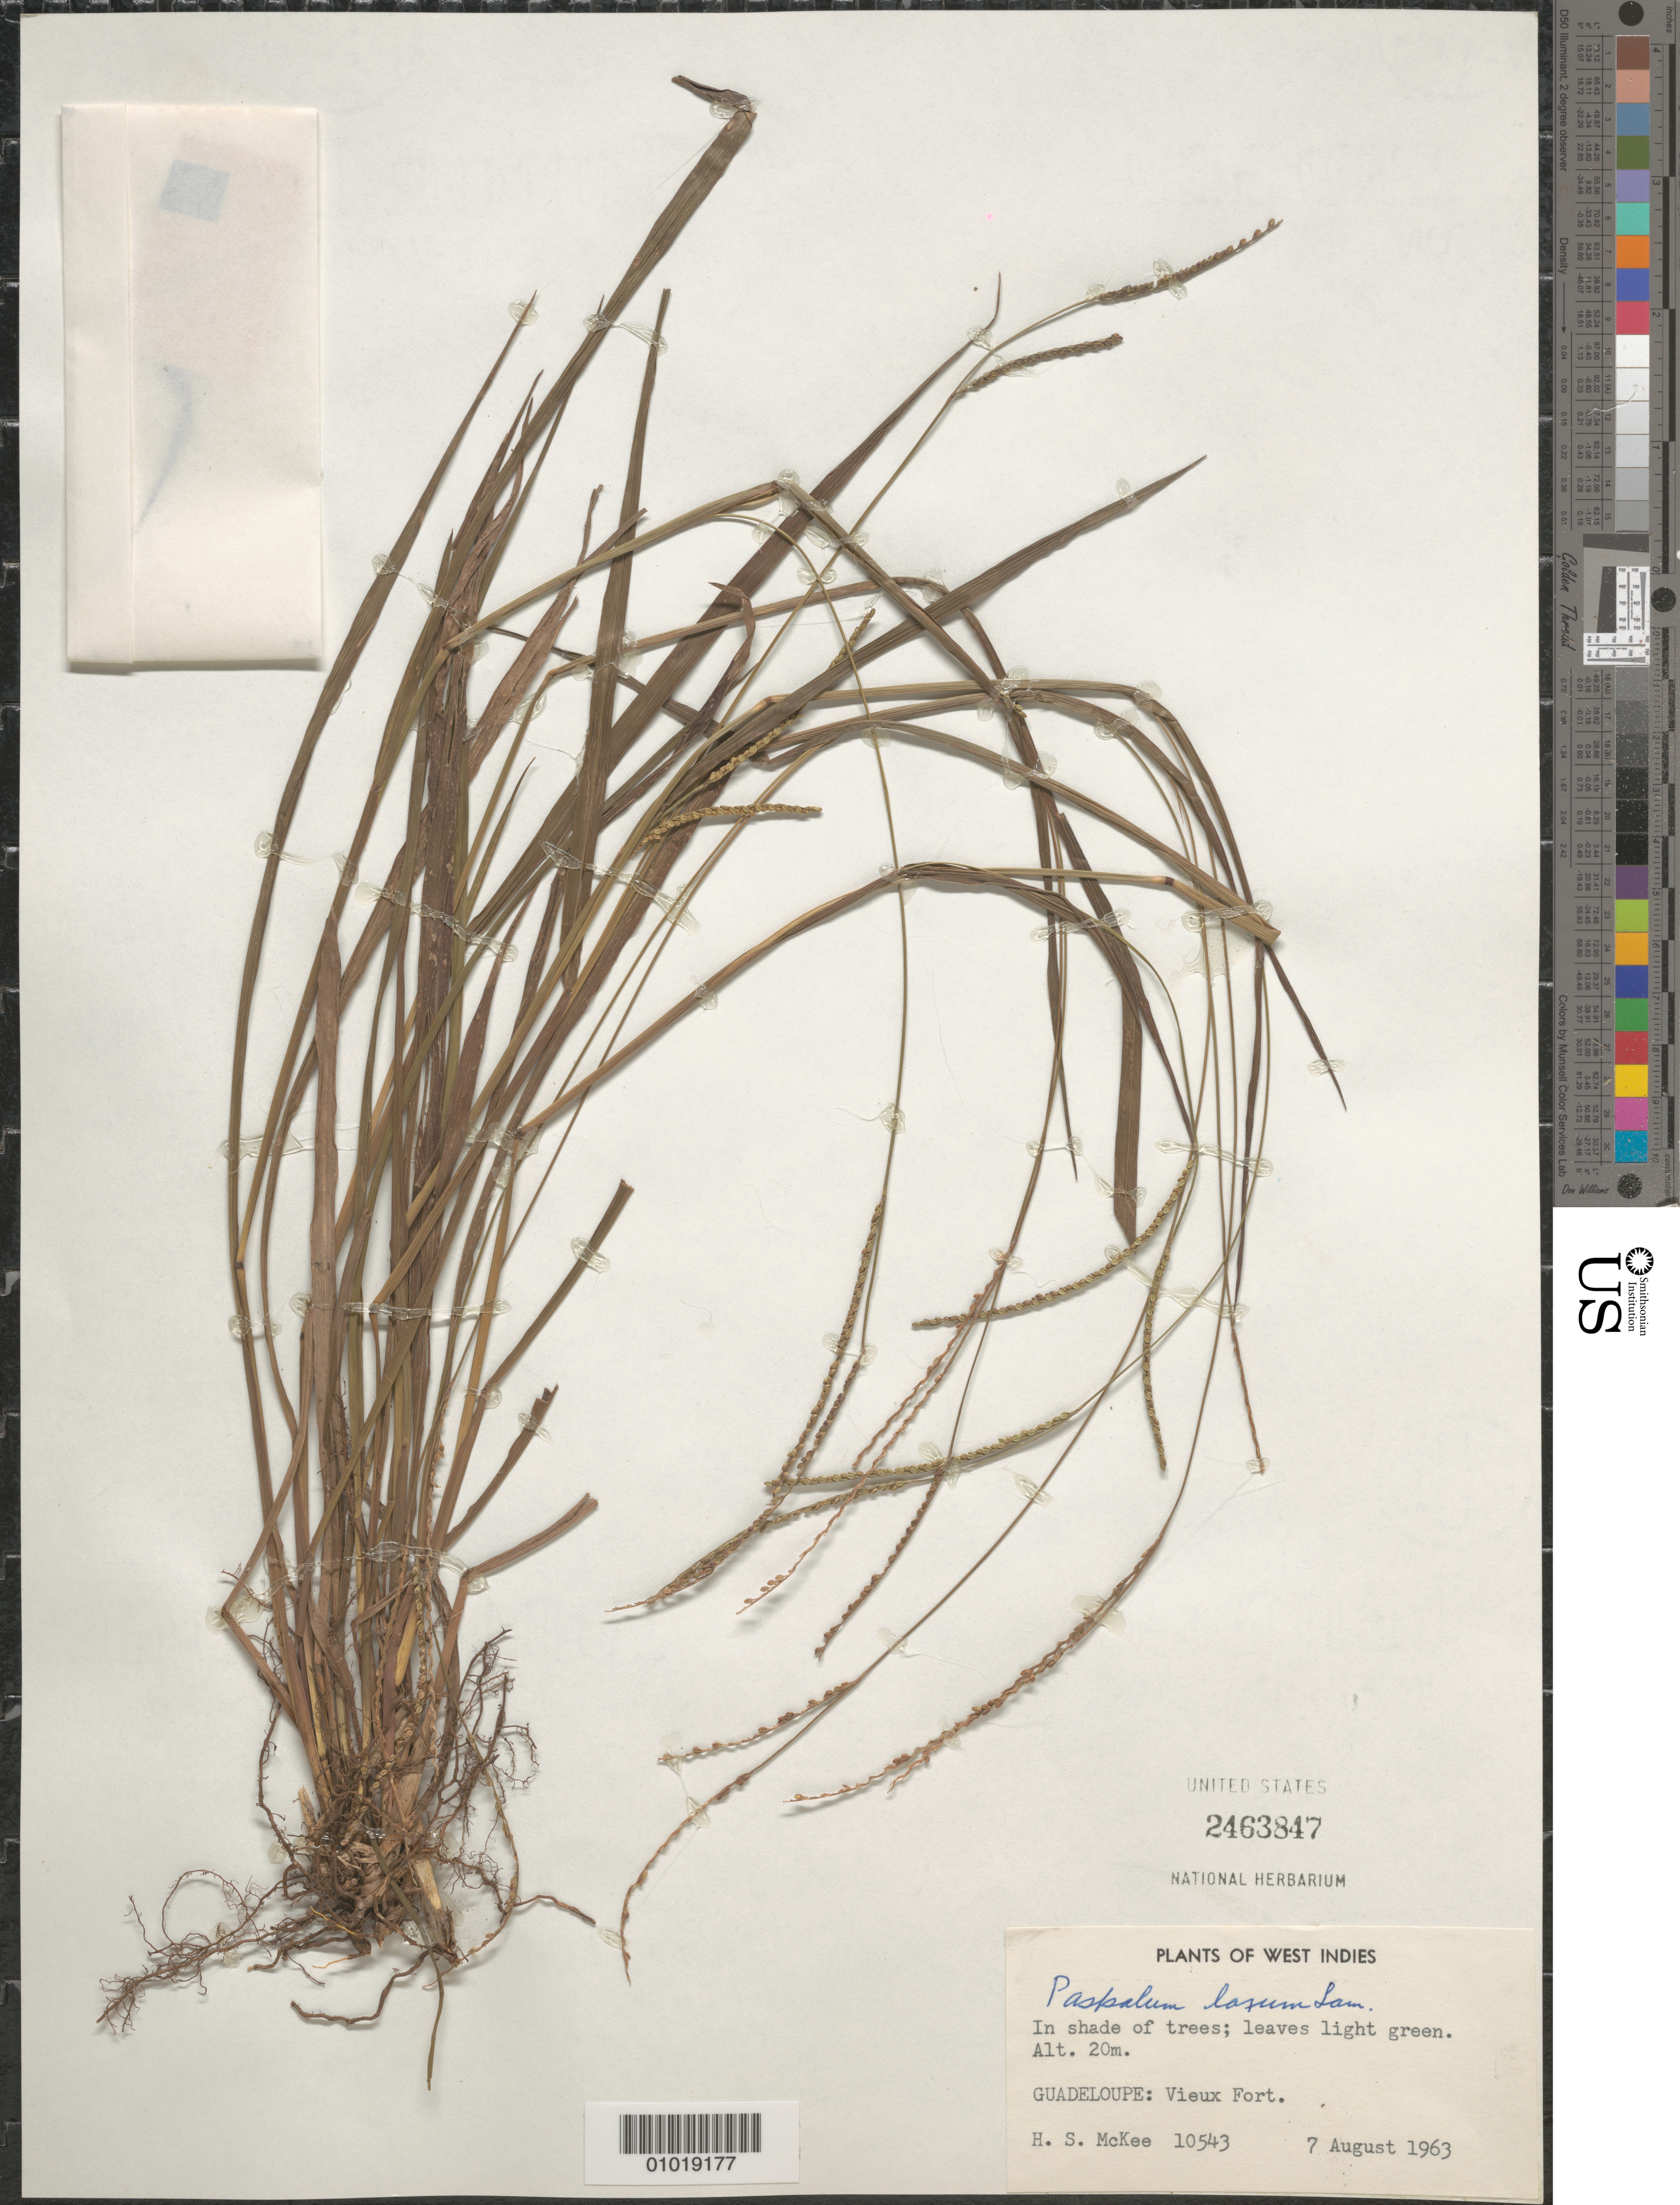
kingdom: Plantae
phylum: Tracheophyta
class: Liliopsida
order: Poales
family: Poaceae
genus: Paspalum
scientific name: Paspalum laxum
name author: Lam.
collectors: H. S. McKee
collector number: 10543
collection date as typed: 07 Aug 1963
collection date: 1963-08-07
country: Guadeloupe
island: Basse Terre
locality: Vieux Fort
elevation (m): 20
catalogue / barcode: US 2463847